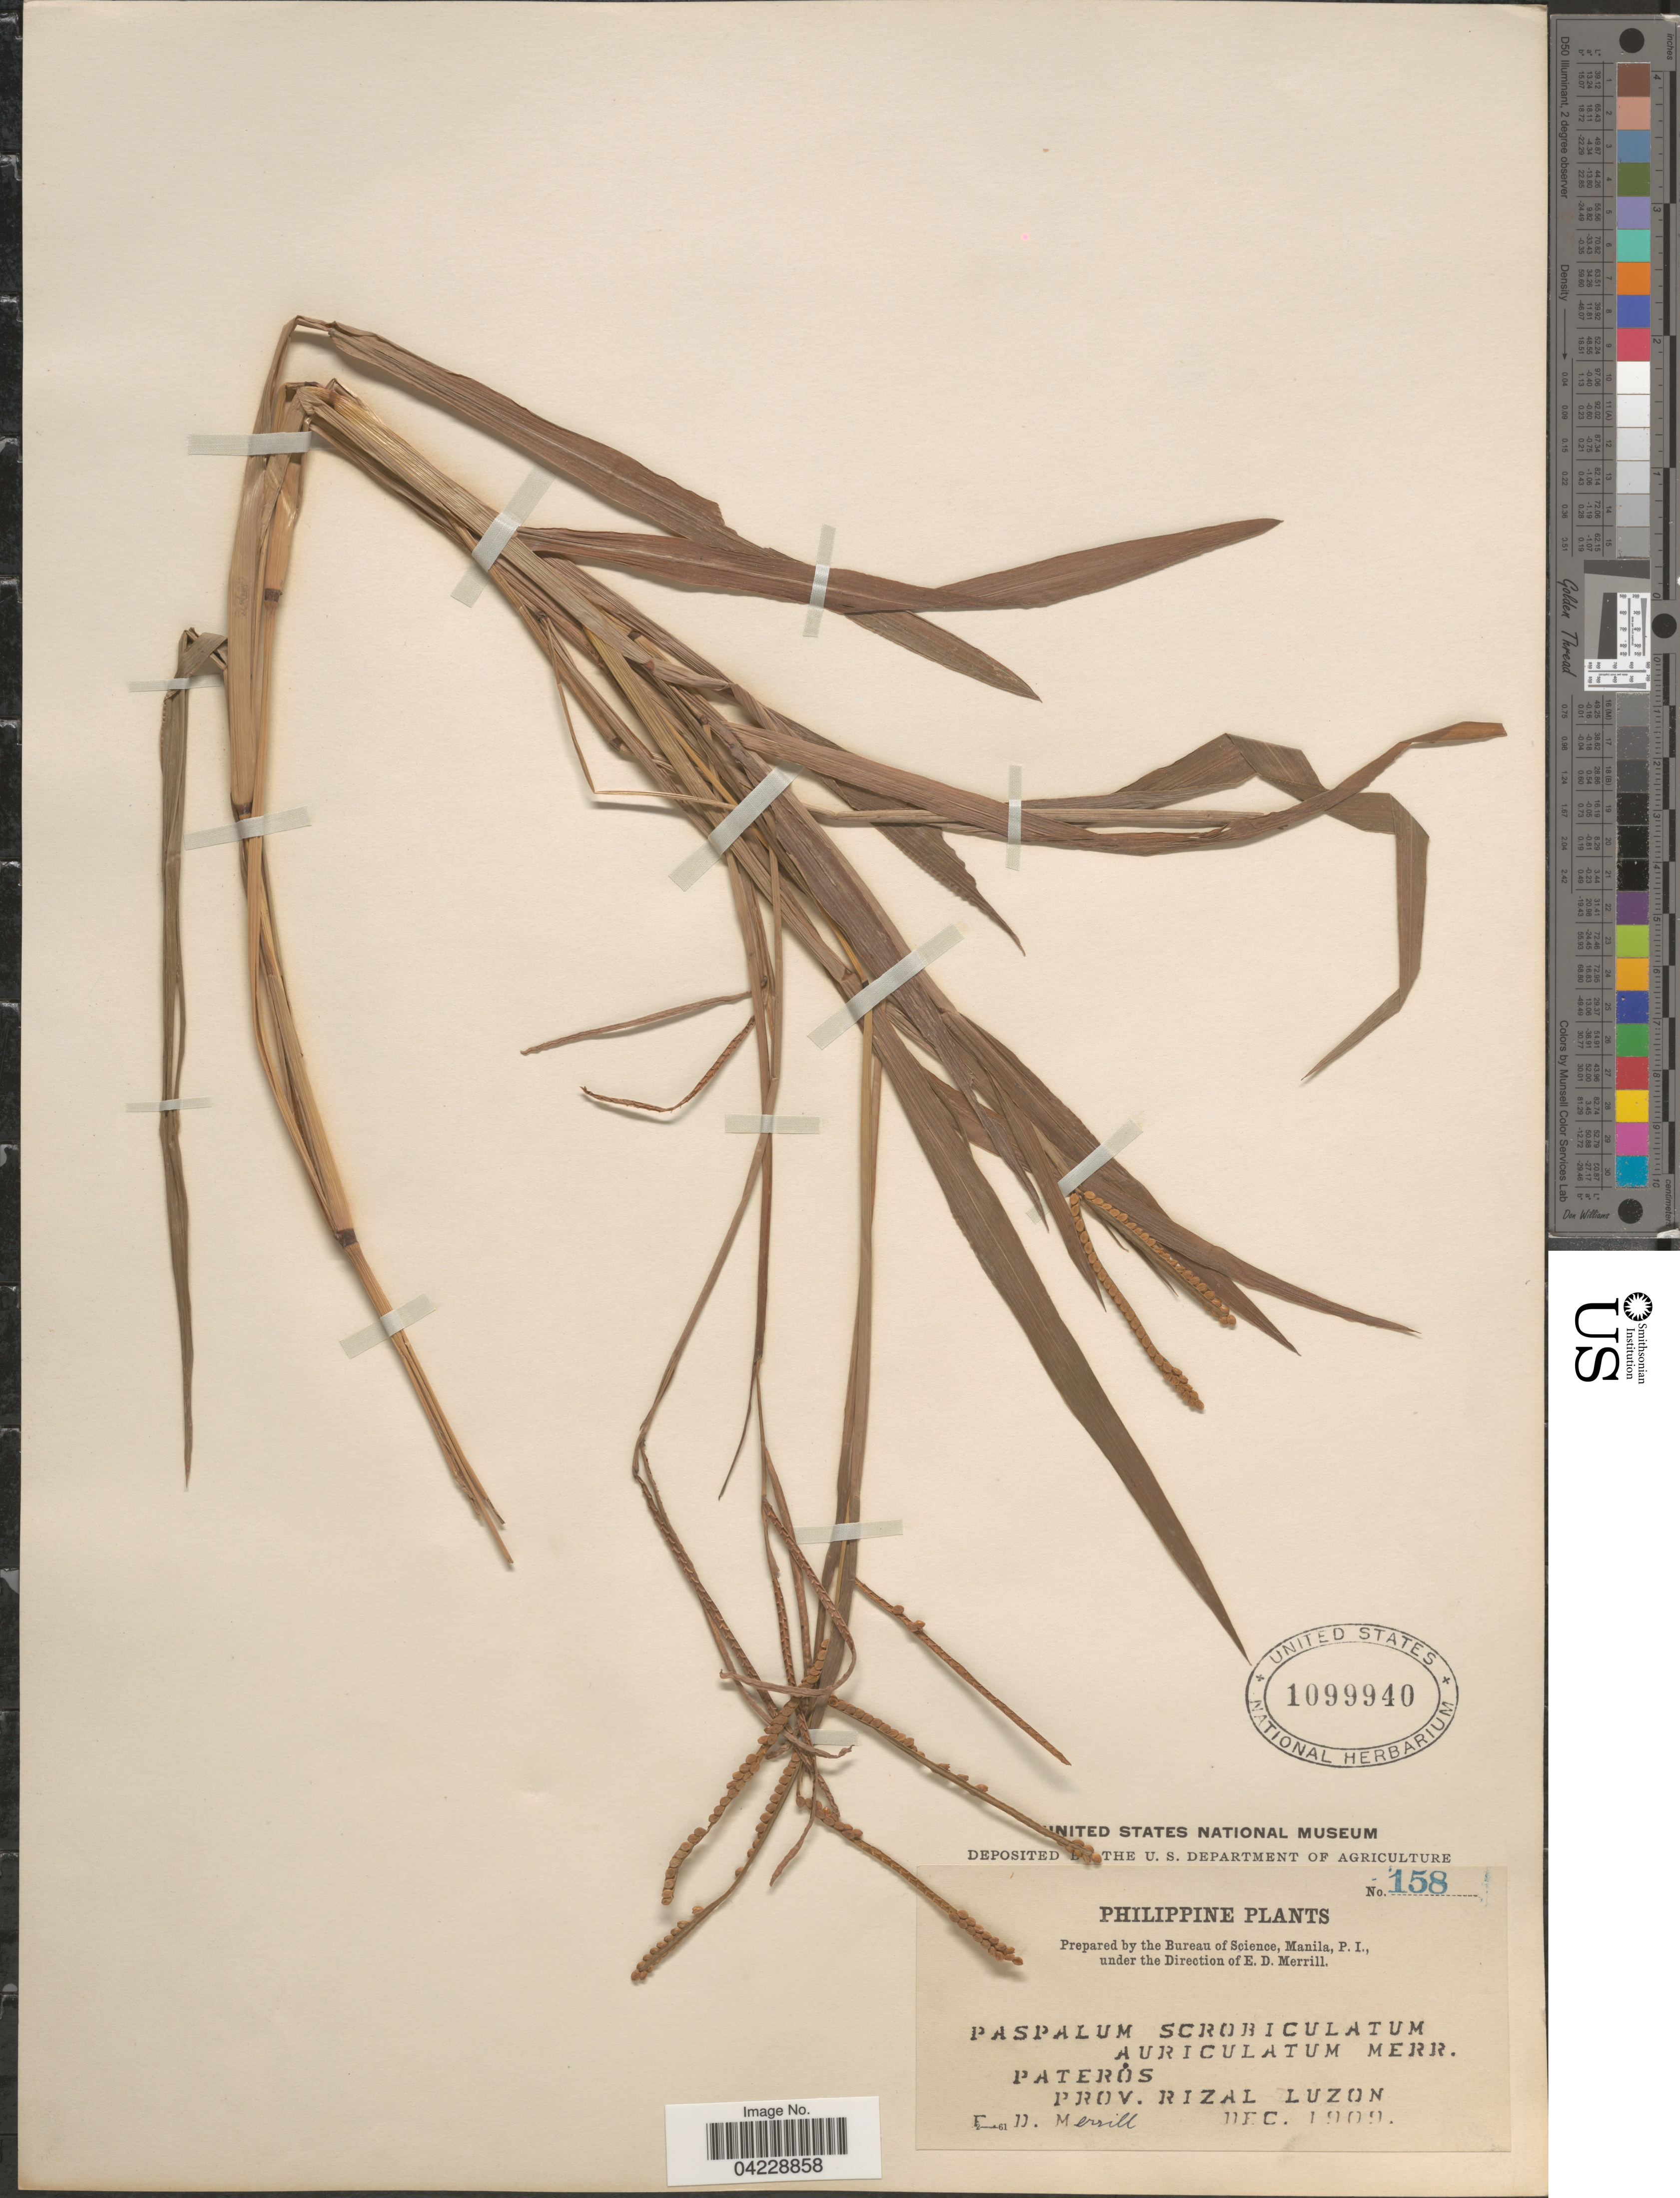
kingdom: Plantae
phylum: Tracheophyta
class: Liliopsida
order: Poales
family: Poaceae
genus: Paspalum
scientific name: Paspalum scrobiculatum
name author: L.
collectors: E. D. Merrill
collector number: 158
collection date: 1909-12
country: Philippines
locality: Paterós. Prov. Rizal Luzon.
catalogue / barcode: US 1099940